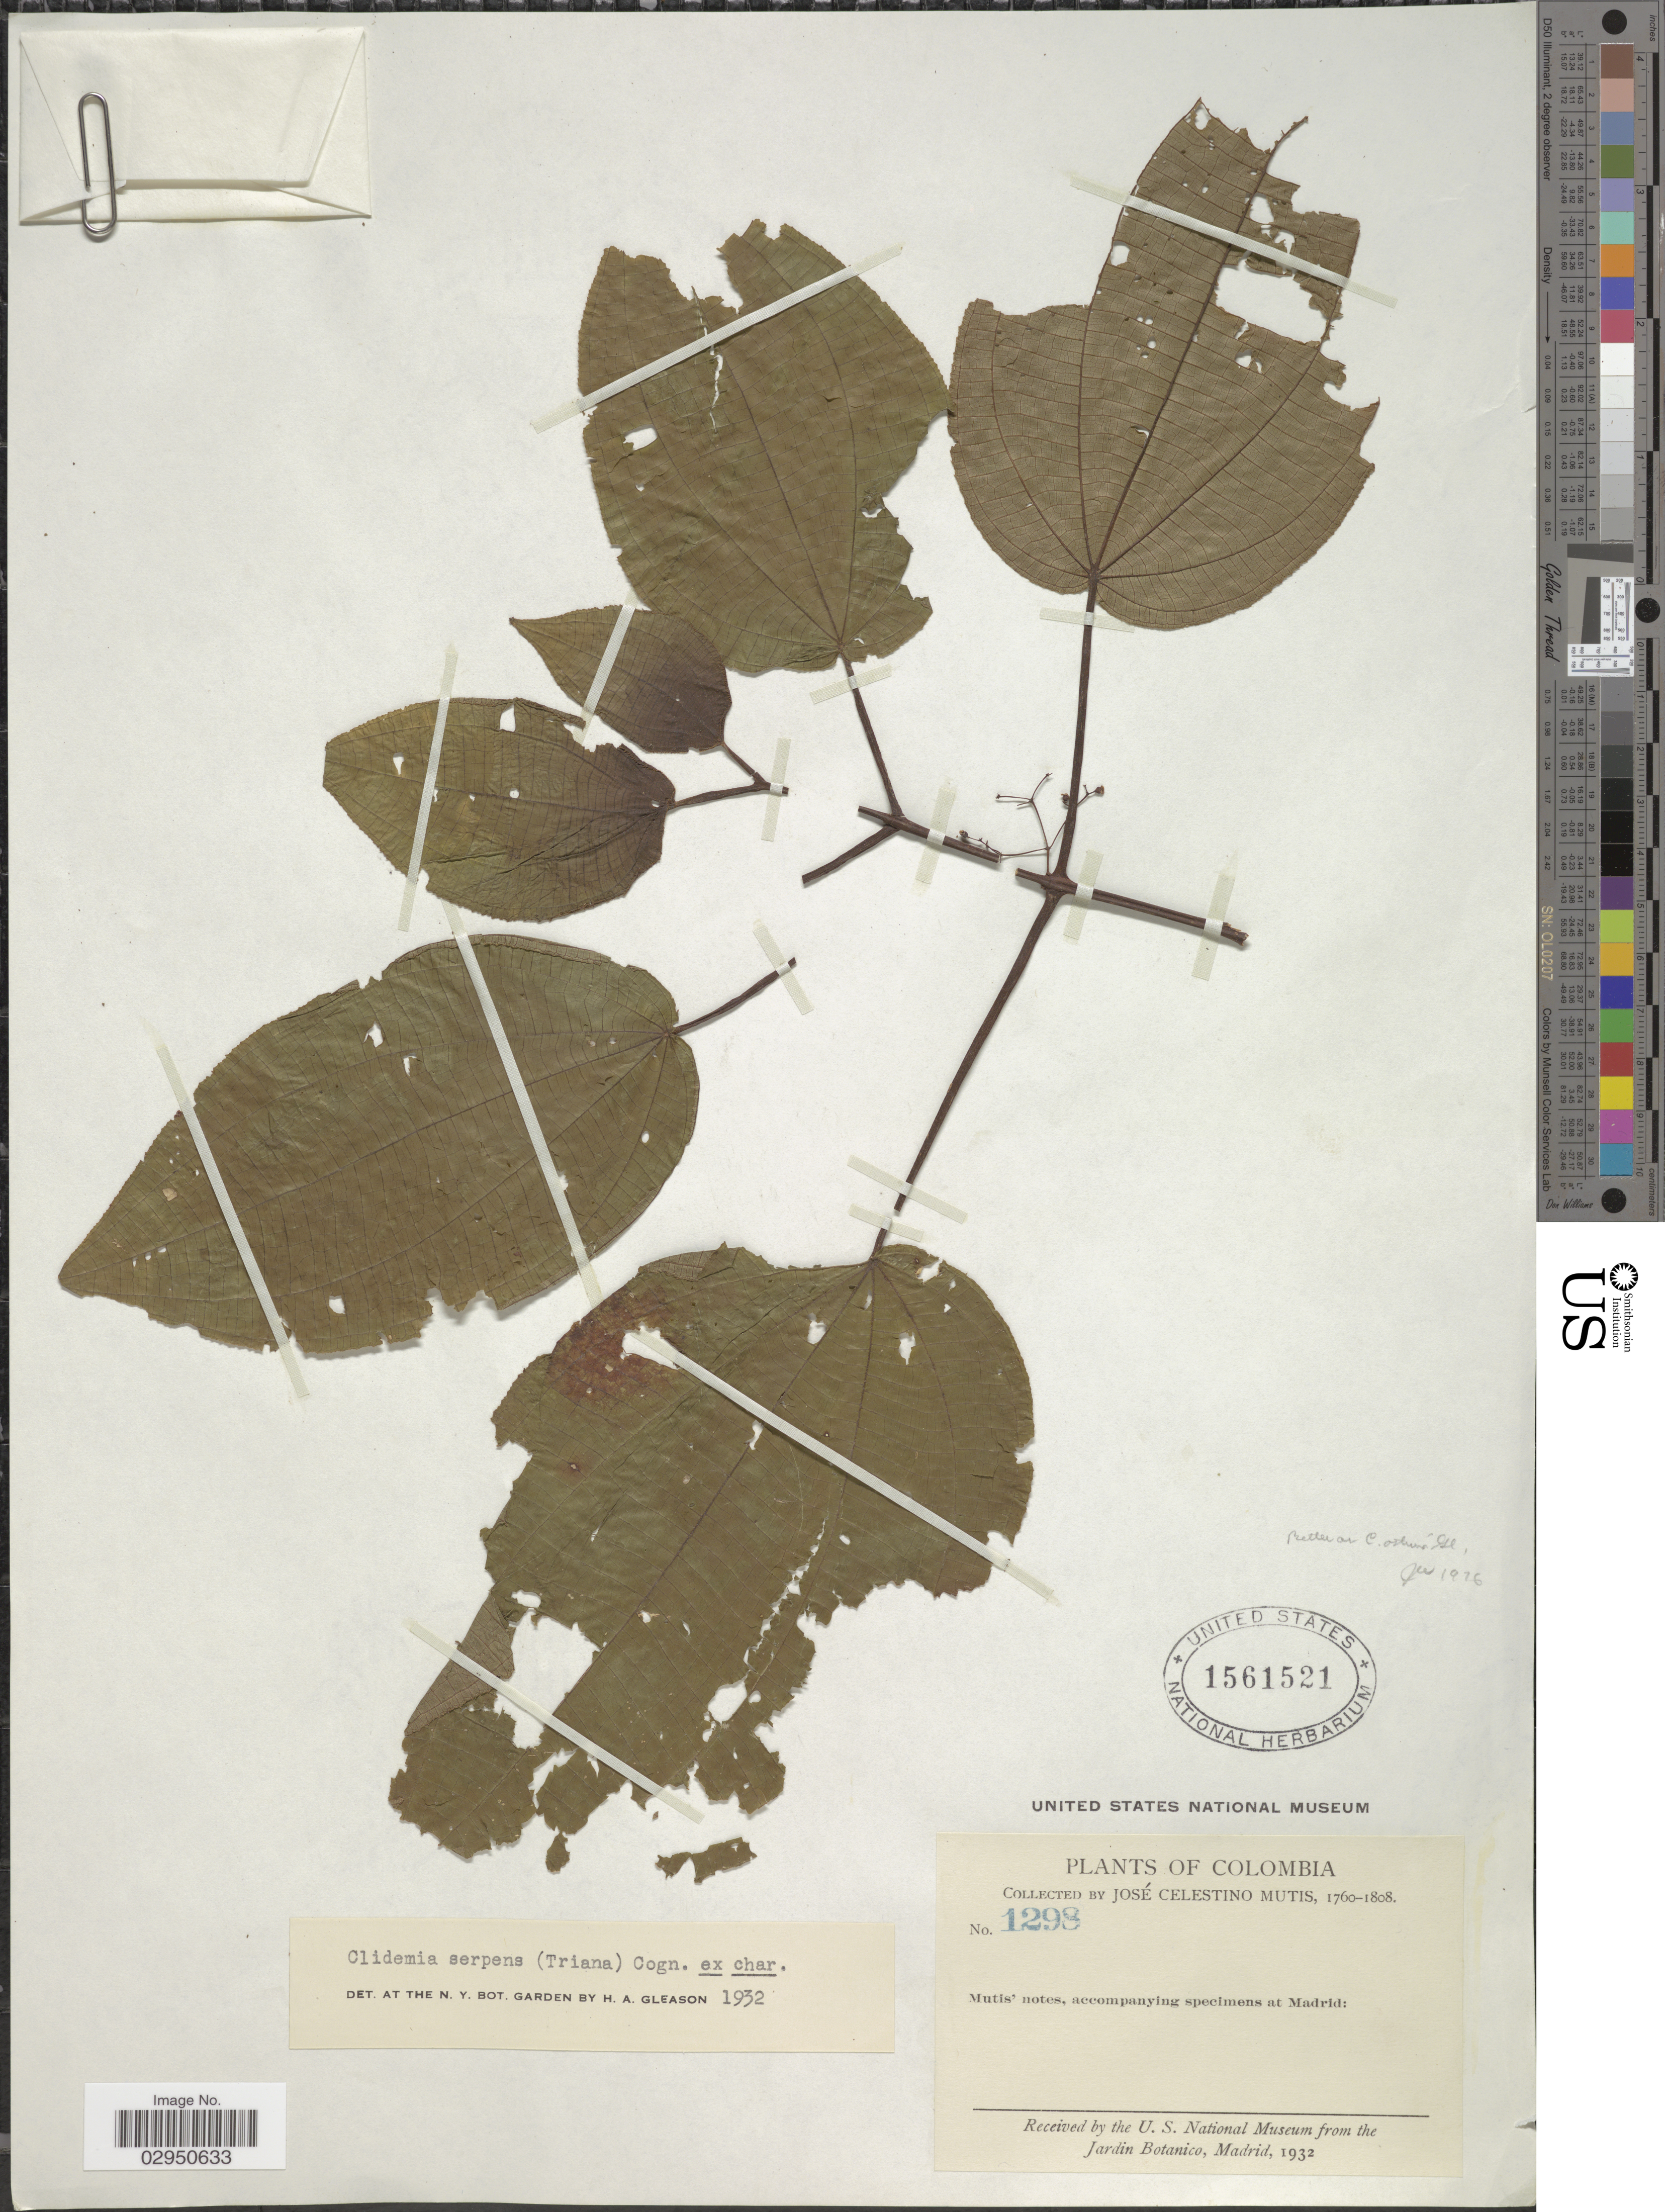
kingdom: Plantae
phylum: Tracheophyta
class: Magnoliopsida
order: Myrtales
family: Melastomataceae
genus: Clidemia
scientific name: Clidemia ostrina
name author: Gleason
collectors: J. C. B. Mutis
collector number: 1298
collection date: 1760/1808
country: Colombia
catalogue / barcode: US 1561521